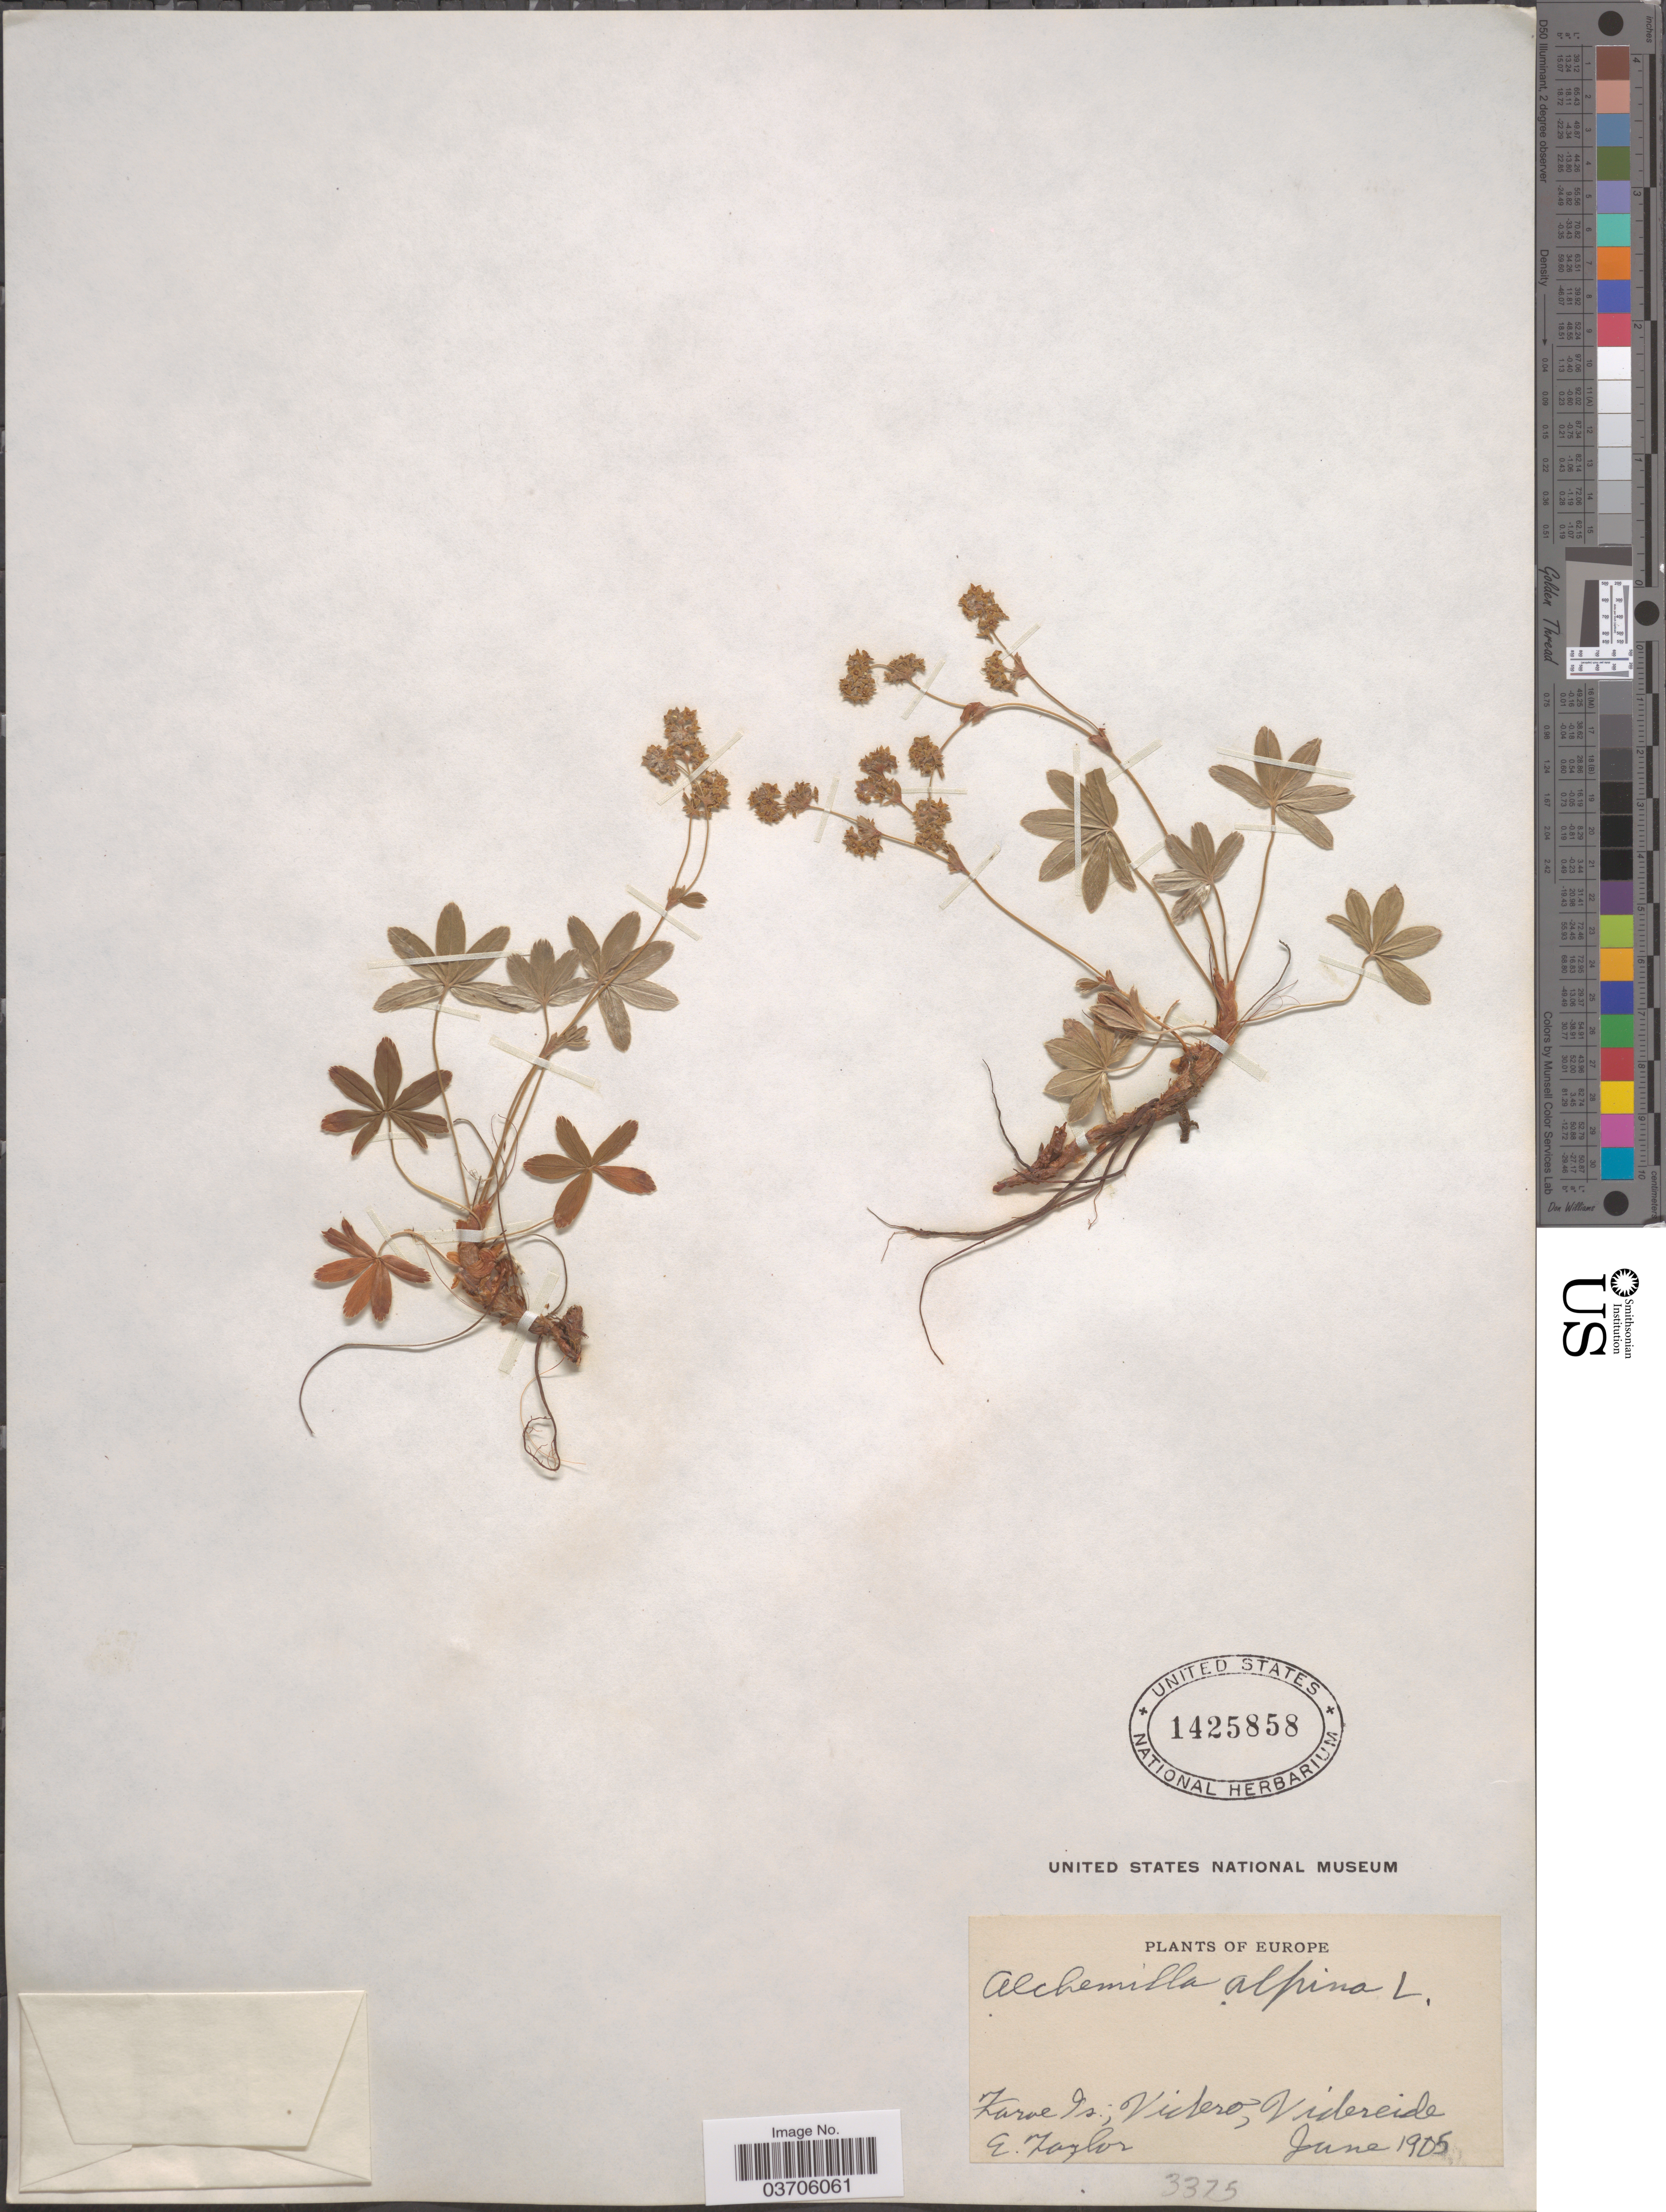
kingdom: Plantae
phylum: Tracheophyta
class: Magnoliopsida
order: Rosales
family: Rosaceae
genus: Alchemilla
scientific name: Alchemilla alpina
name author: L.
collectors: E. Taylor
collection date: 1905-06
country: Faroe Islands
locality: Europe. Faroe Is.; Videro, Videreide.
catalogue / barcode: US 1425858